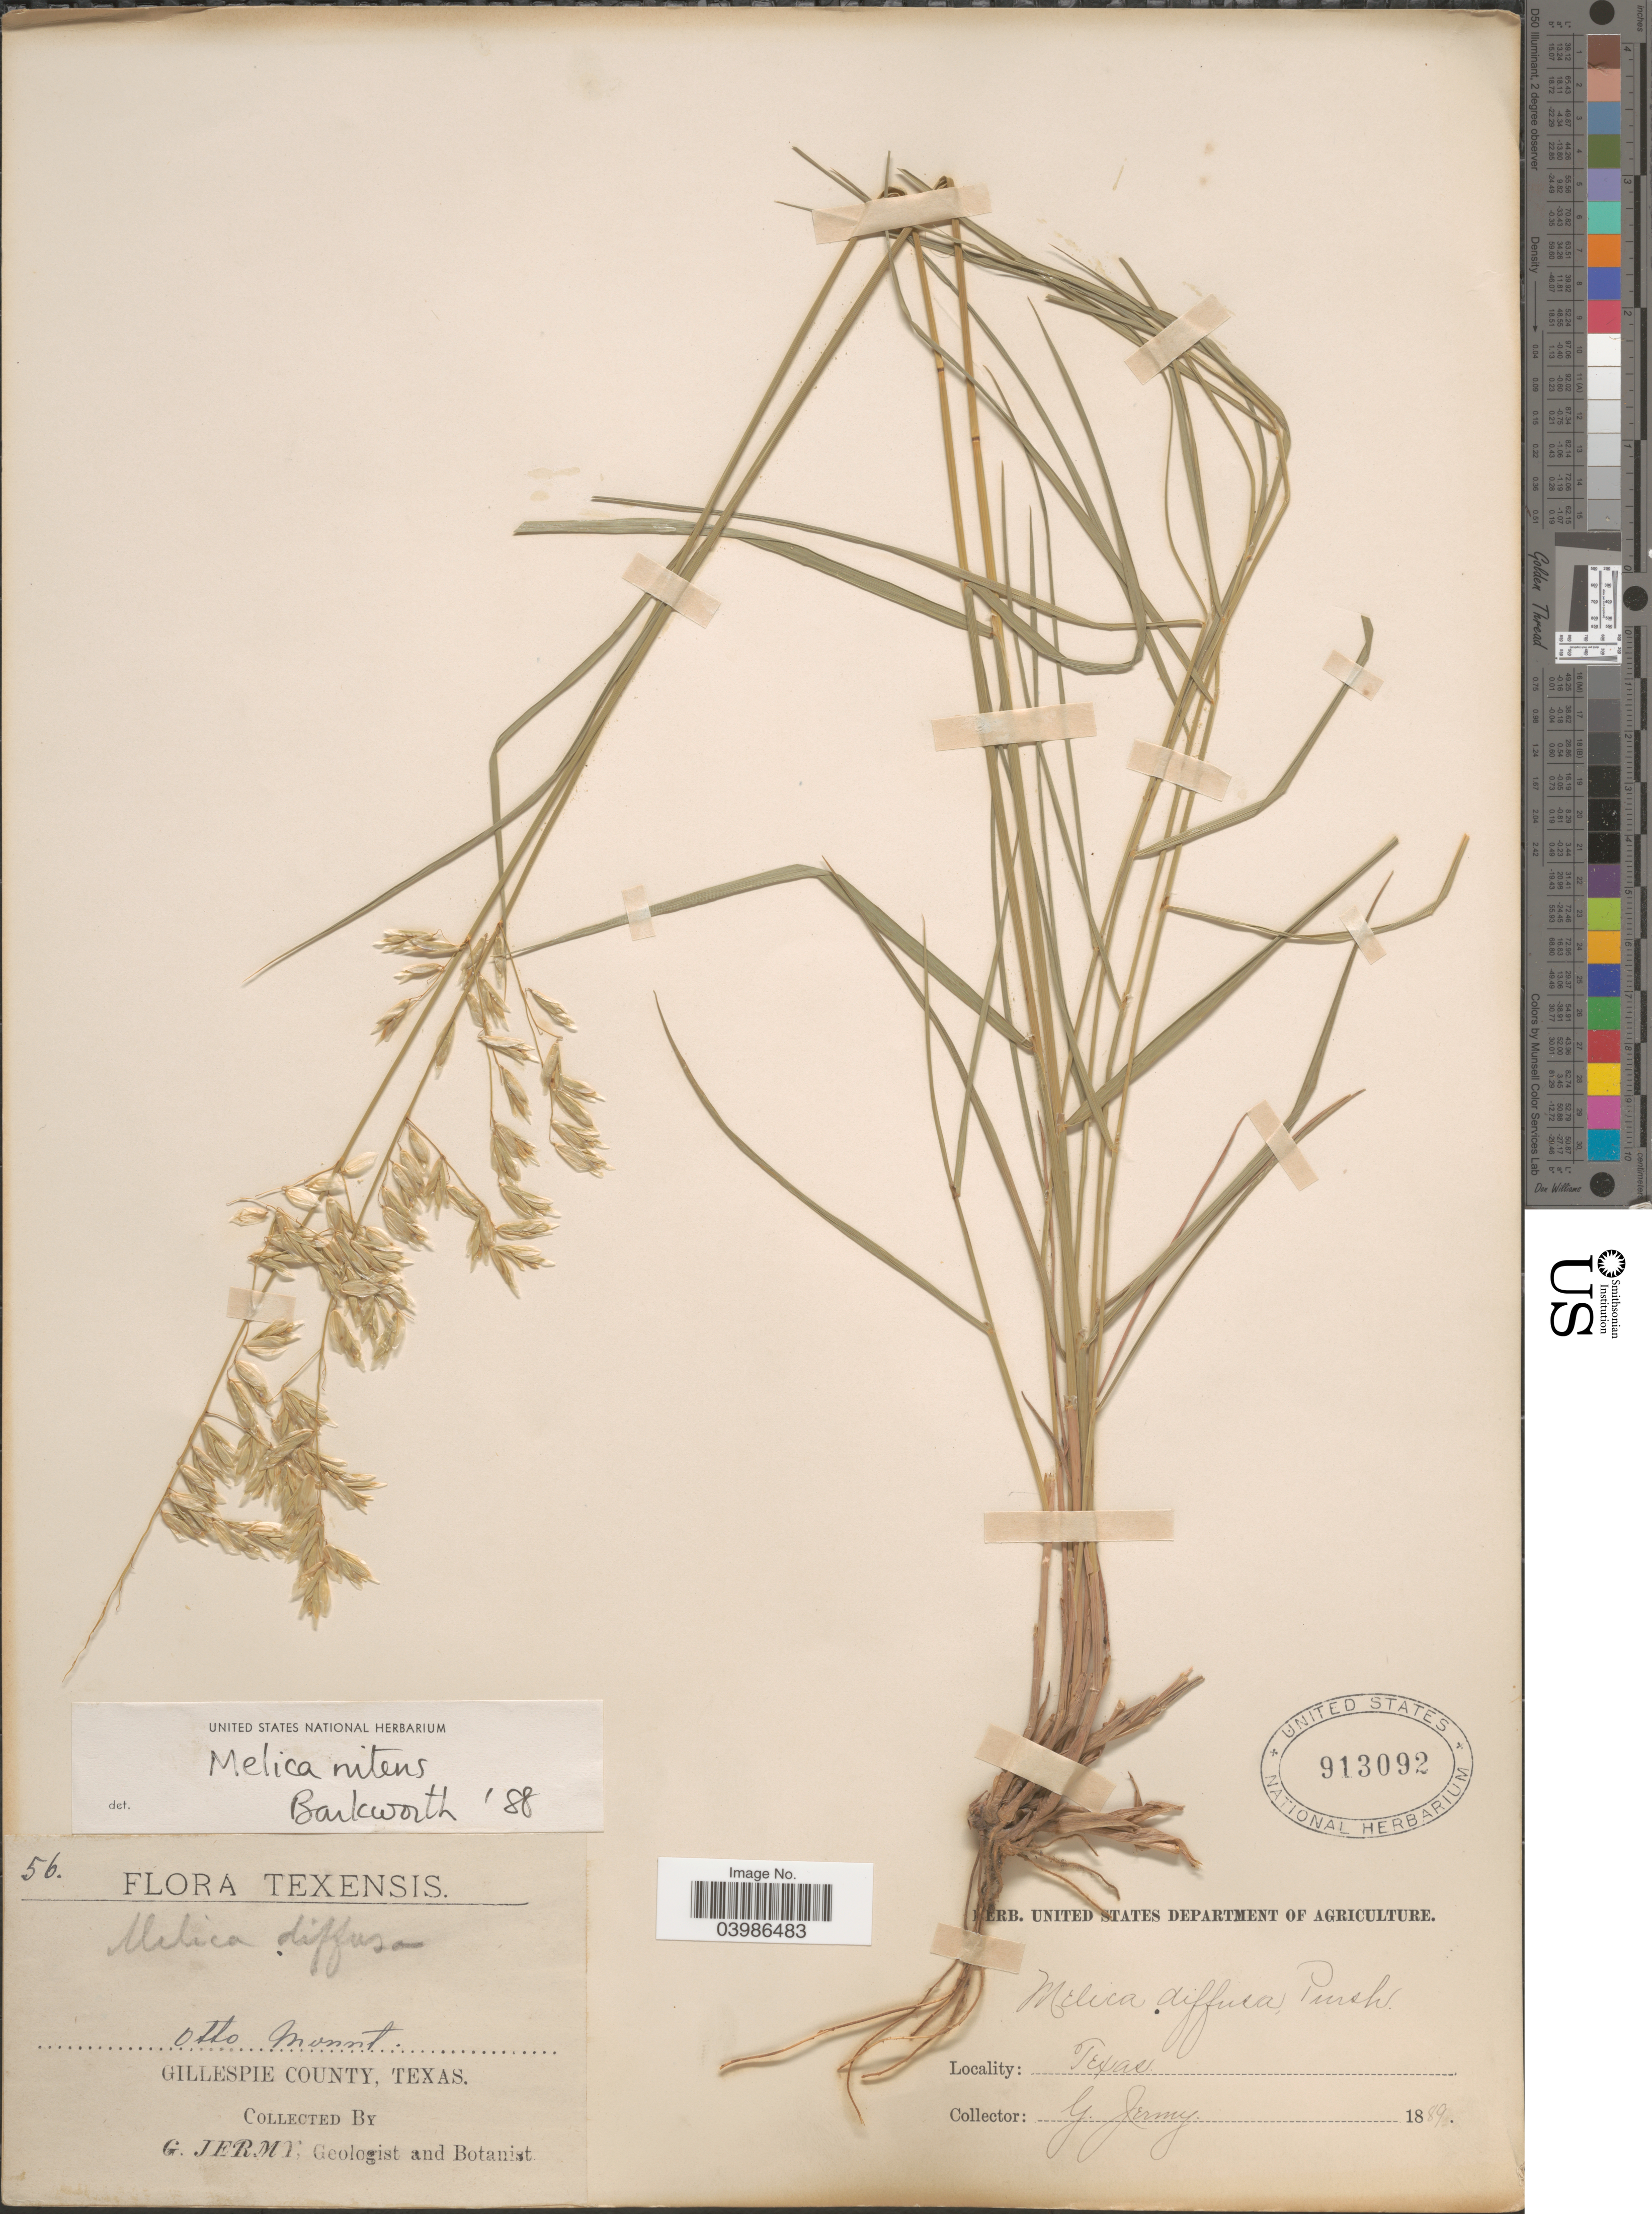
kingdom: Plantae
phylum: Tracheophyta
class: Liliopsida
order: Poales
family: Poaceae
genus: Melica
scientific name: Melica nitens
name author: (Scribn.) Nutt. ex Piper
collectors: G. Jermy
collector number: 56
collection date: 1889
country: United States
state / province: Texas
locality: Gillespie County.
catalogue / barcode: US 913092